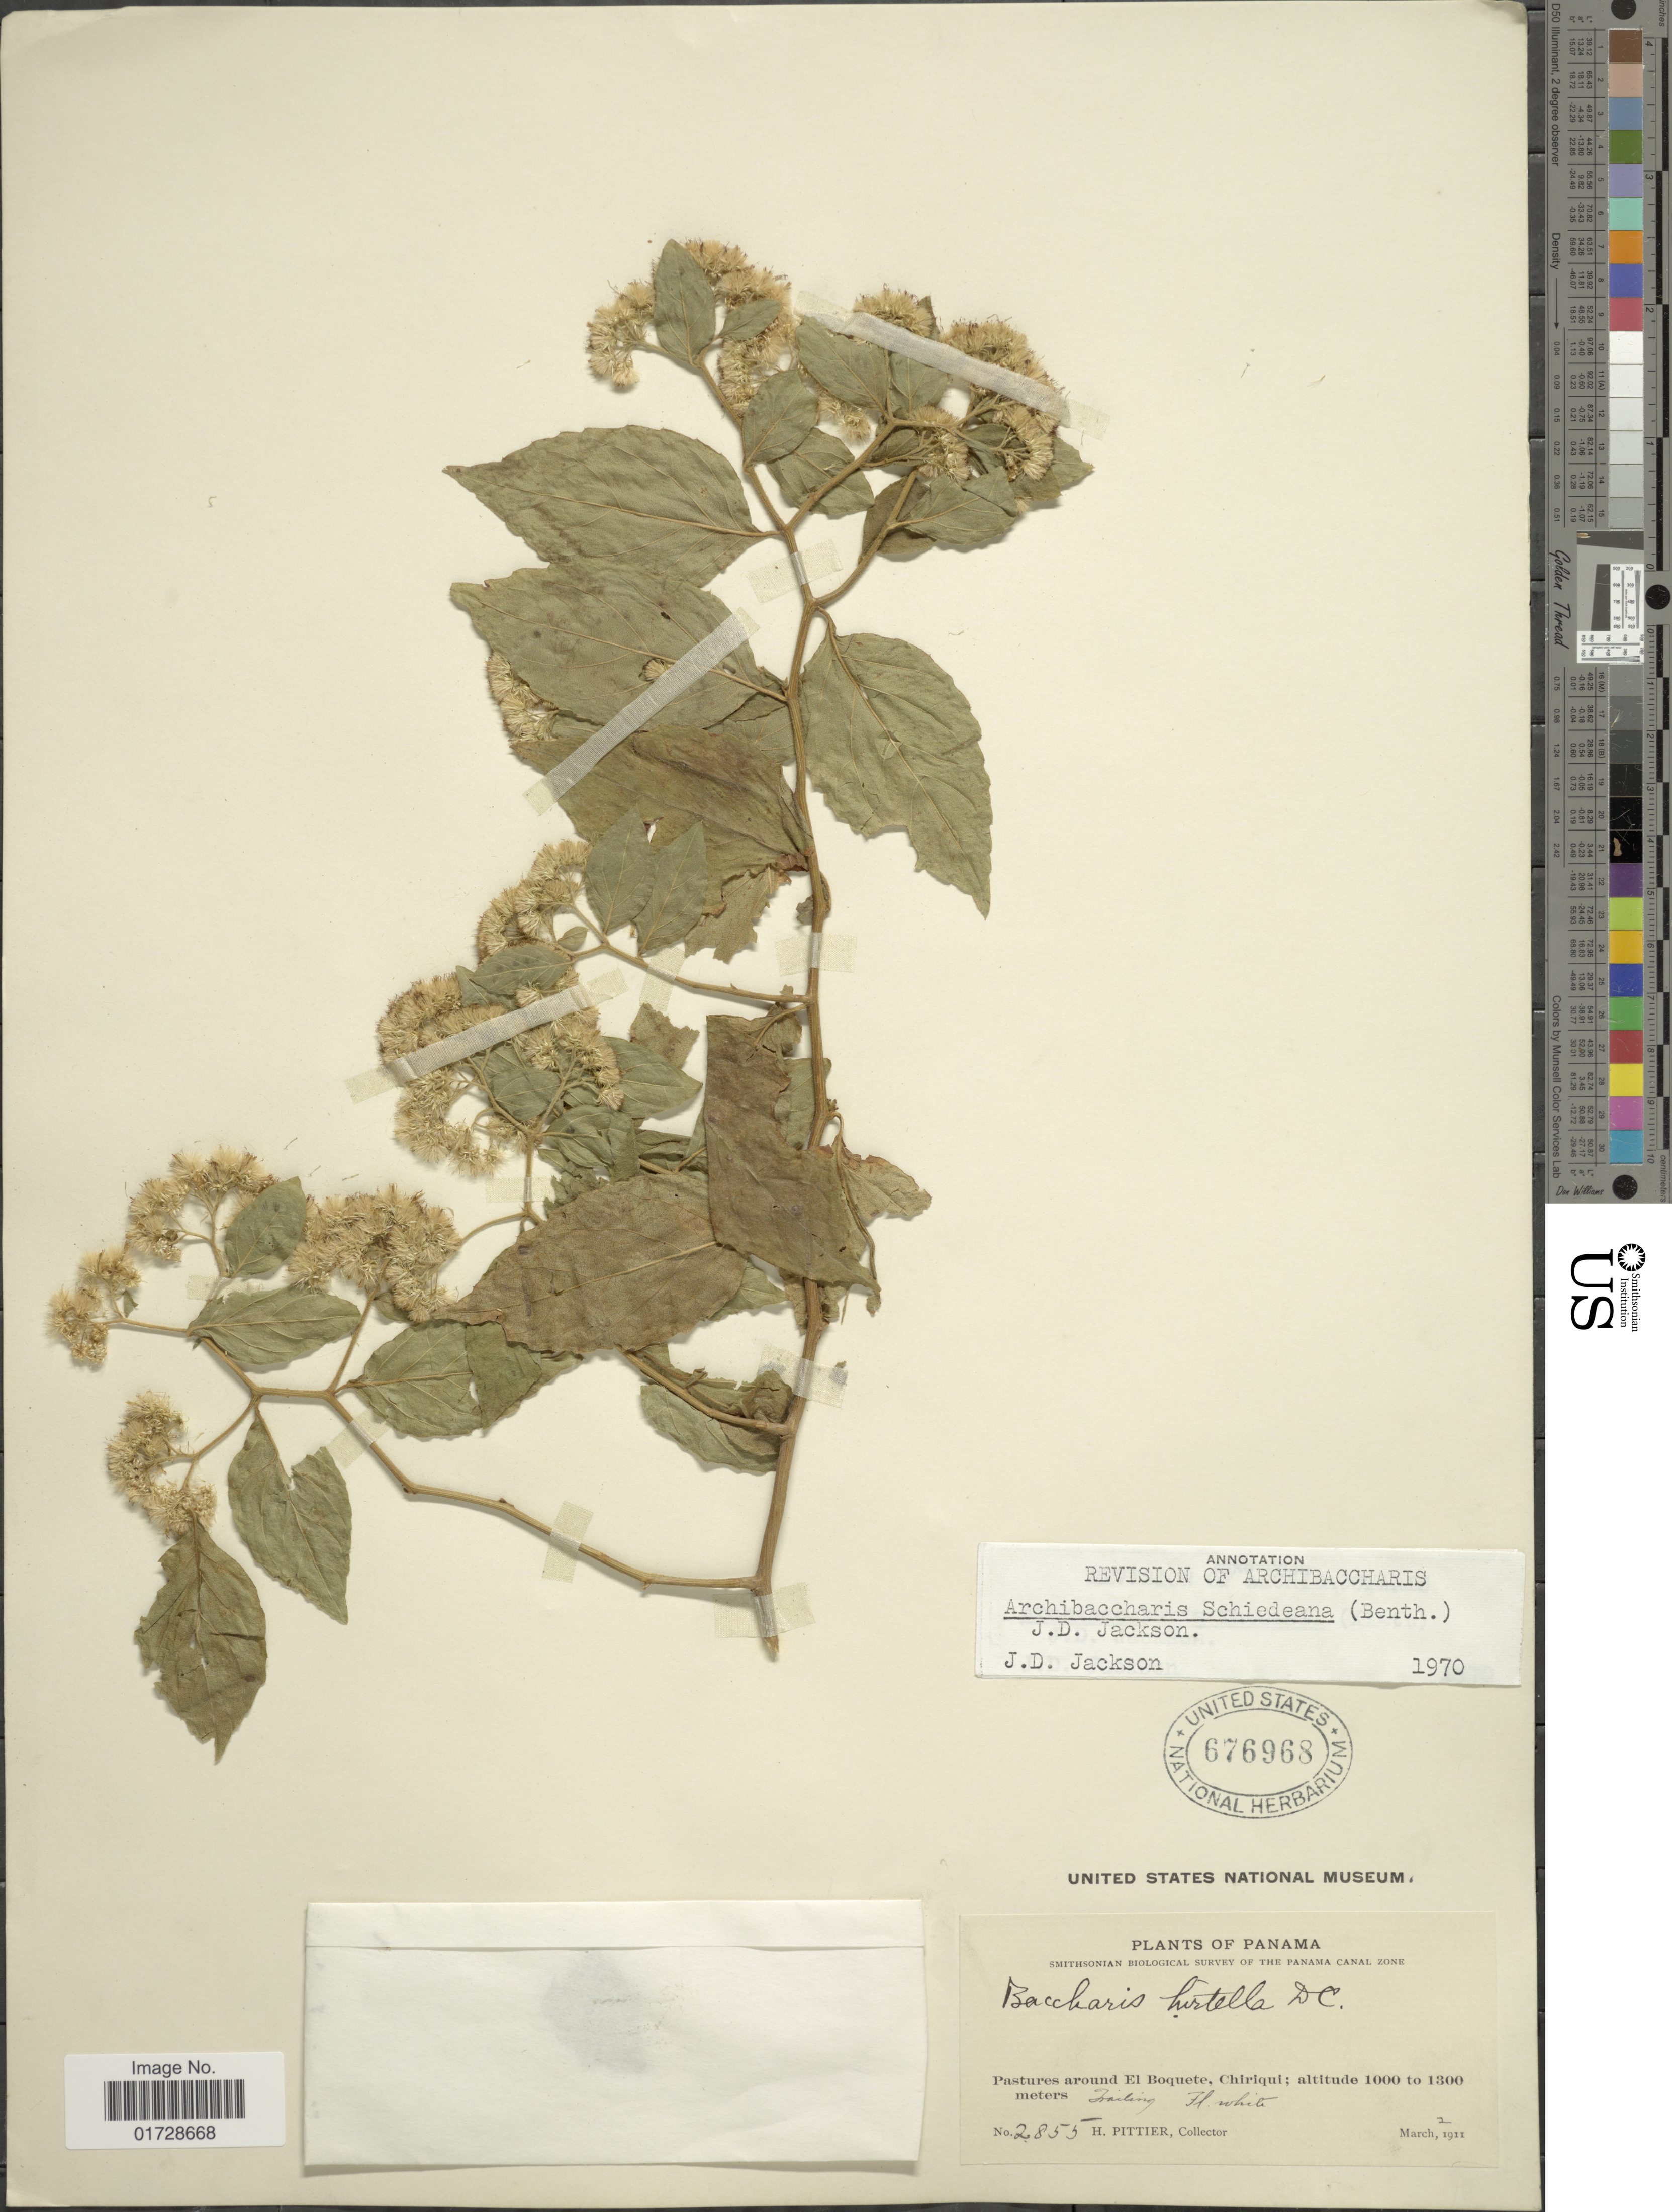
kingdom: Plantae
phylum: Tracheophyta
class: Magnoliopsida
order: Asterales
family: Asteraceae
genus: Archibaccharis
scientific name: Archibaccharis schiedeana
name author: (Benth.) J.D. Jacks.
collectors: H. F. Pittier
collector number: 2855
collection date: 1911-03-02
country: Panama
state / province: Chiriqui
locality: Pastures around El Boquete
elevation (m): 1000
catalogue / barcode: US 676968